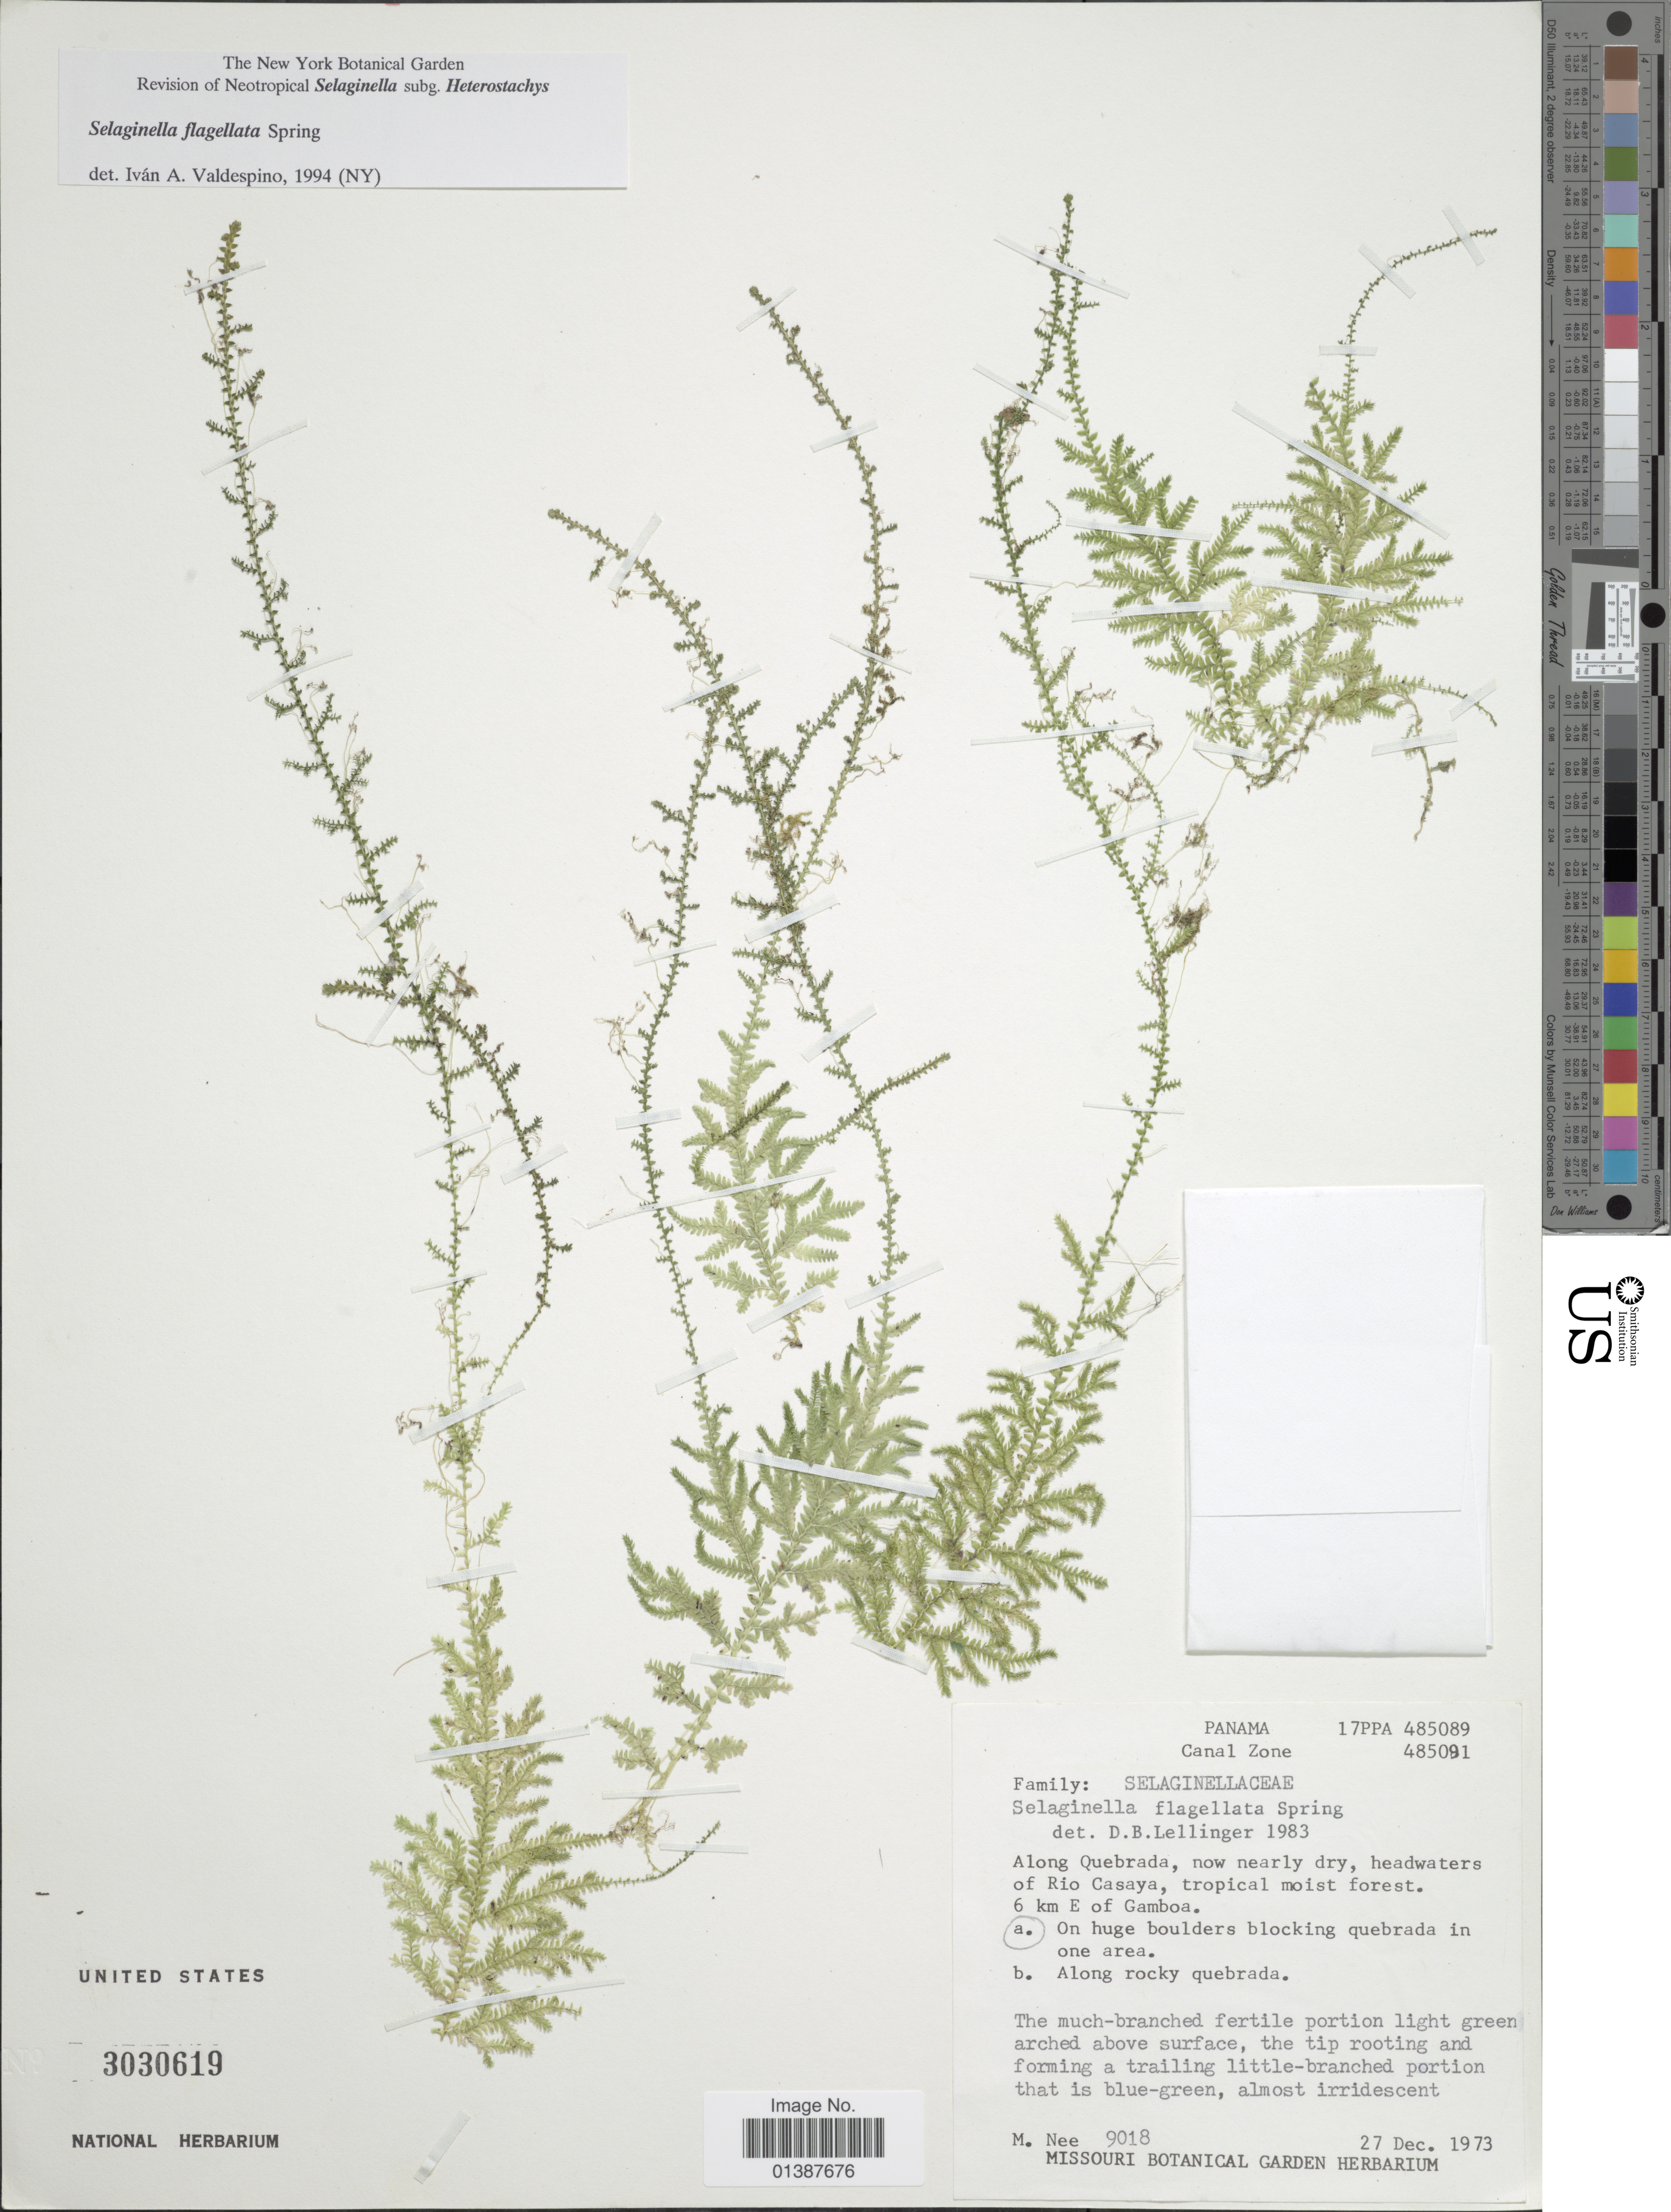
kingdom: Plantae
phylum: Tracheophyta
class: Lycopodiopsida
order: Selaginellales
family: Selaginellaceae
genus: Selaginella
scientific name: Selaginella flagellata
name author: Spring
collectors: M. Nee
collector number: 9018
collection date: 1973-12-27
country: Panama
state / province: Colón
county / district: Canal Zone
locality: Canal Zne, Along Quebrada, now nearly dry, headwaters of Rio Casaya, 6 km E of Gamboa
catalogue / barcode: US 3030619